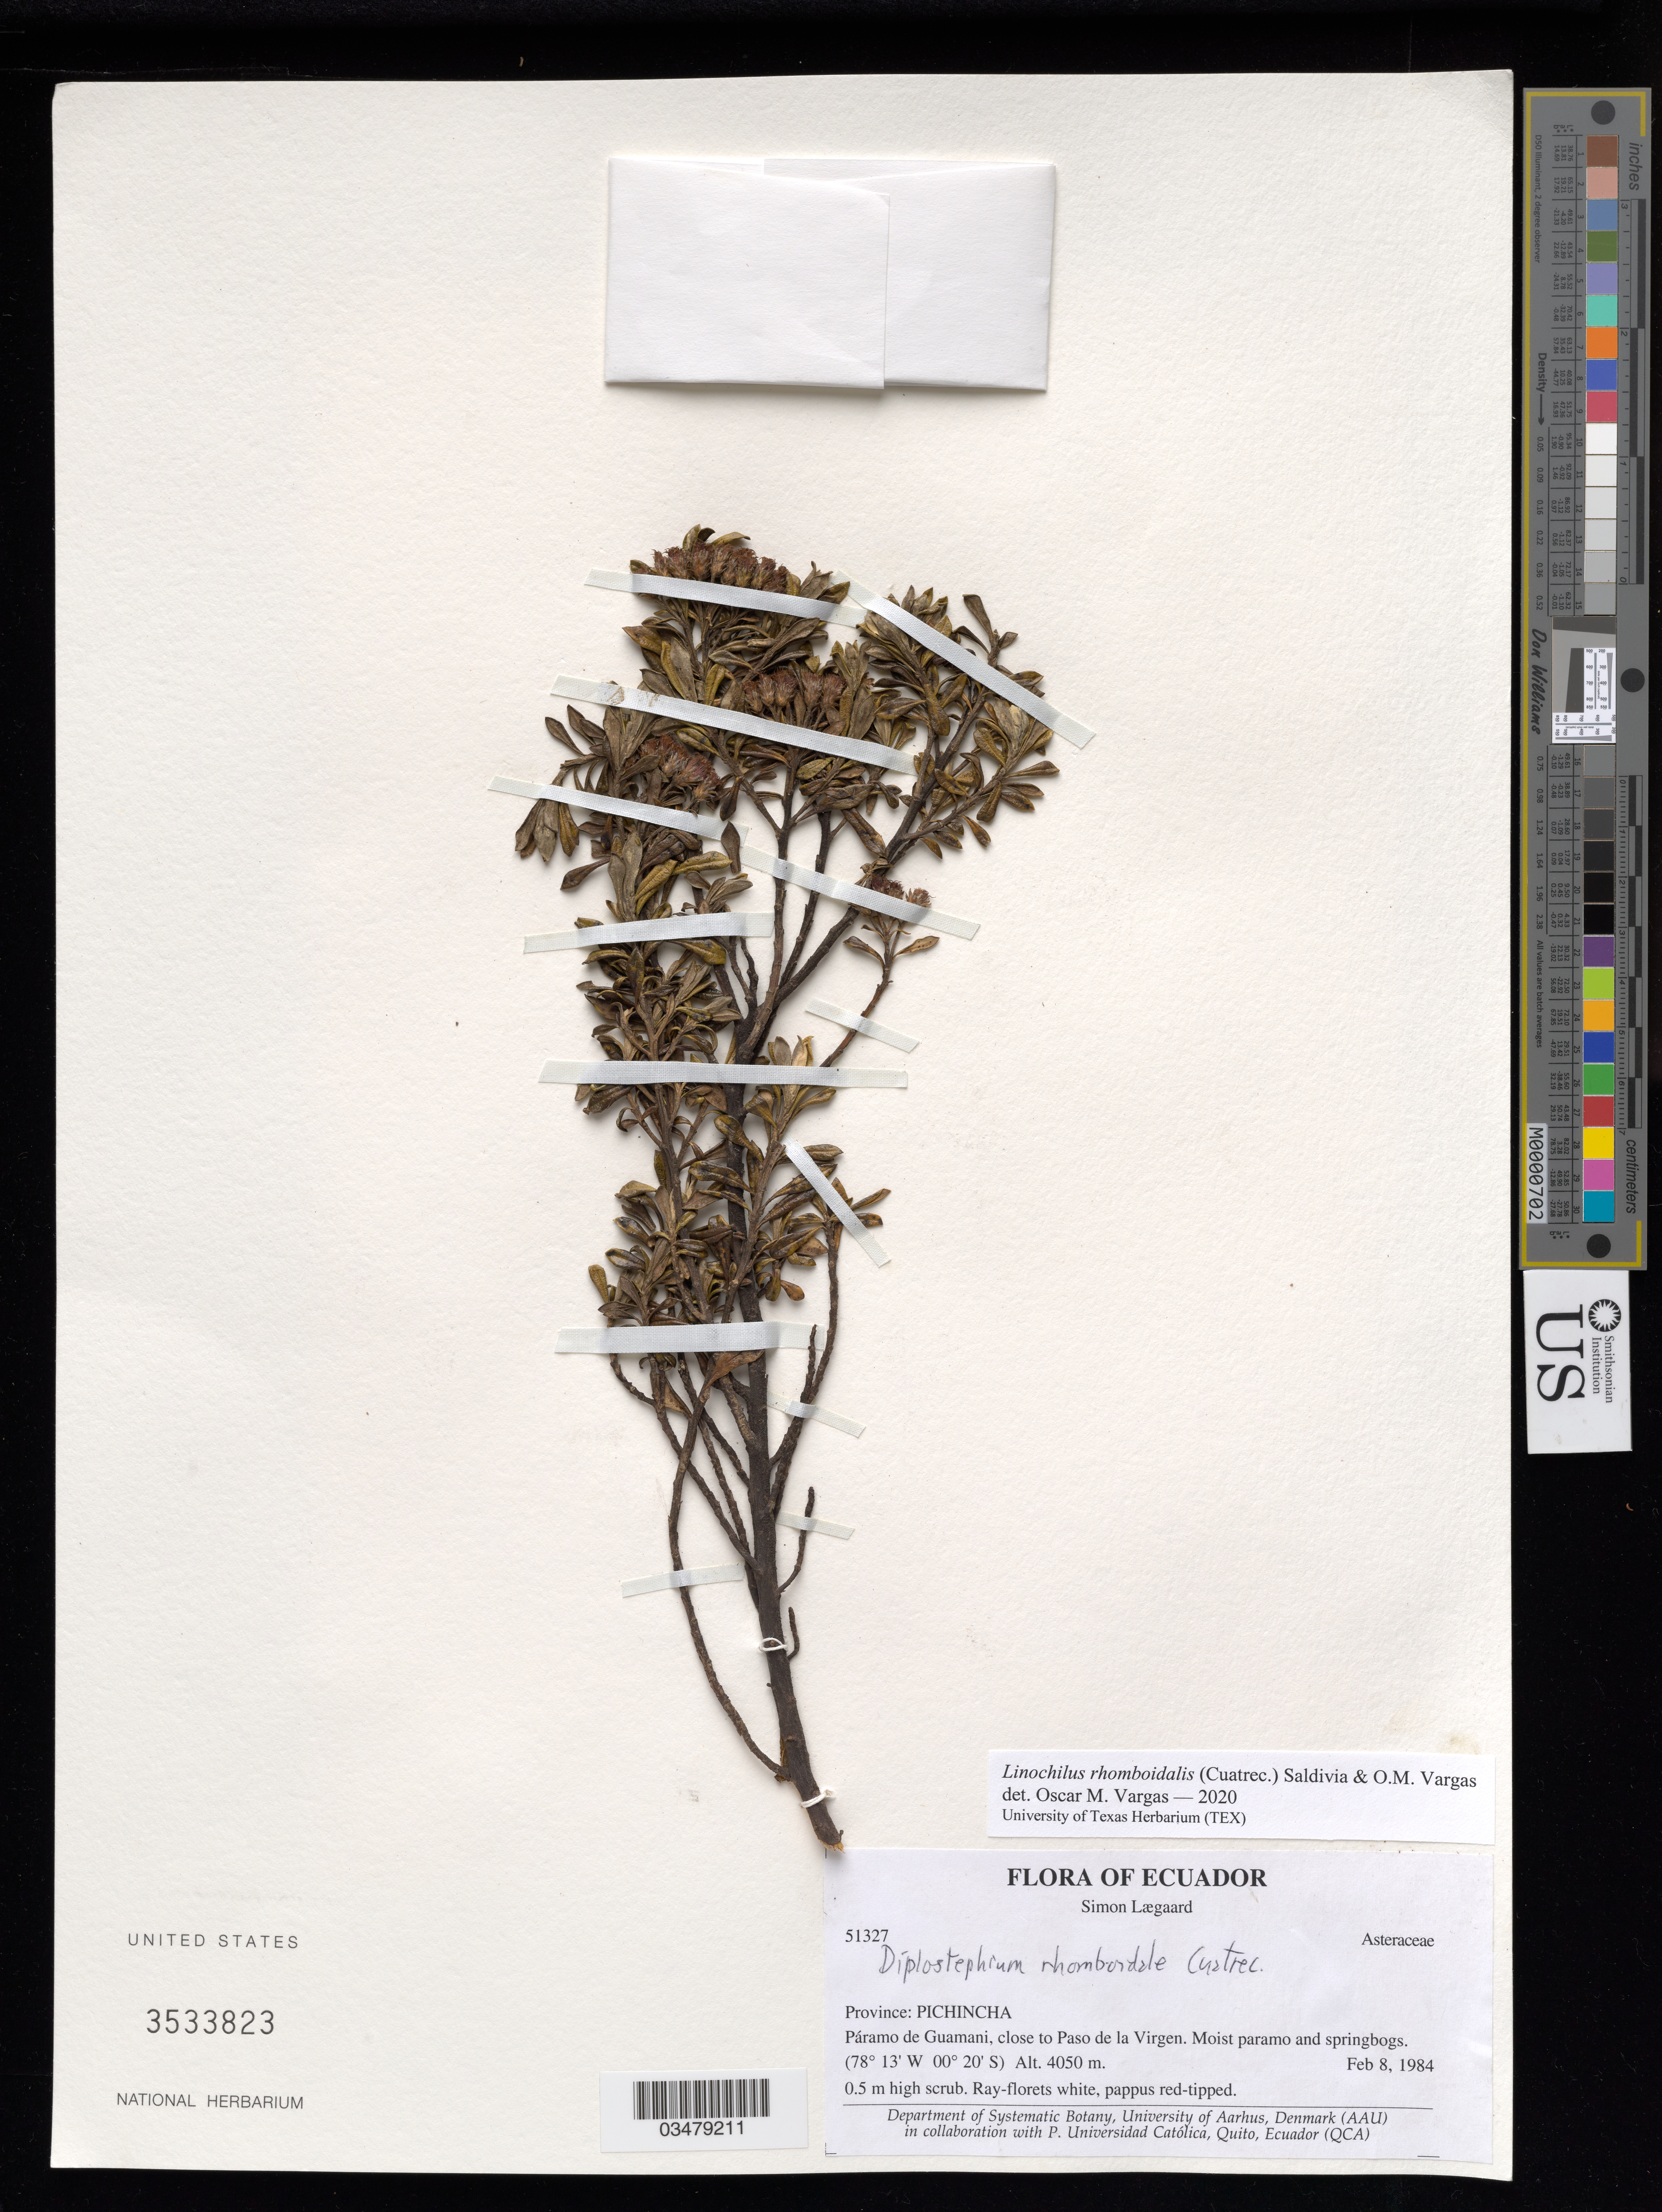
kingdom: Plantae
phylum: Tracheophyta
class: Magnoliopsida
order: Asterales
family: Asteraceae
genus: Linochilus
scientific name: Linochilus rhomboidalis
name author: (Cuatrec.) Saldivia & O.M. Vargas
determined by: Vargas, Oscar M.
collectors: S. Lægaard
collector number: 51327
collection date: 1984-02-08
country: Ecuador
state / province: Pichincha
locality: Páramo de Guamani, close to Paso de la Virgen.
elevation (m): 4050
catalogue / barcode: US 3533823